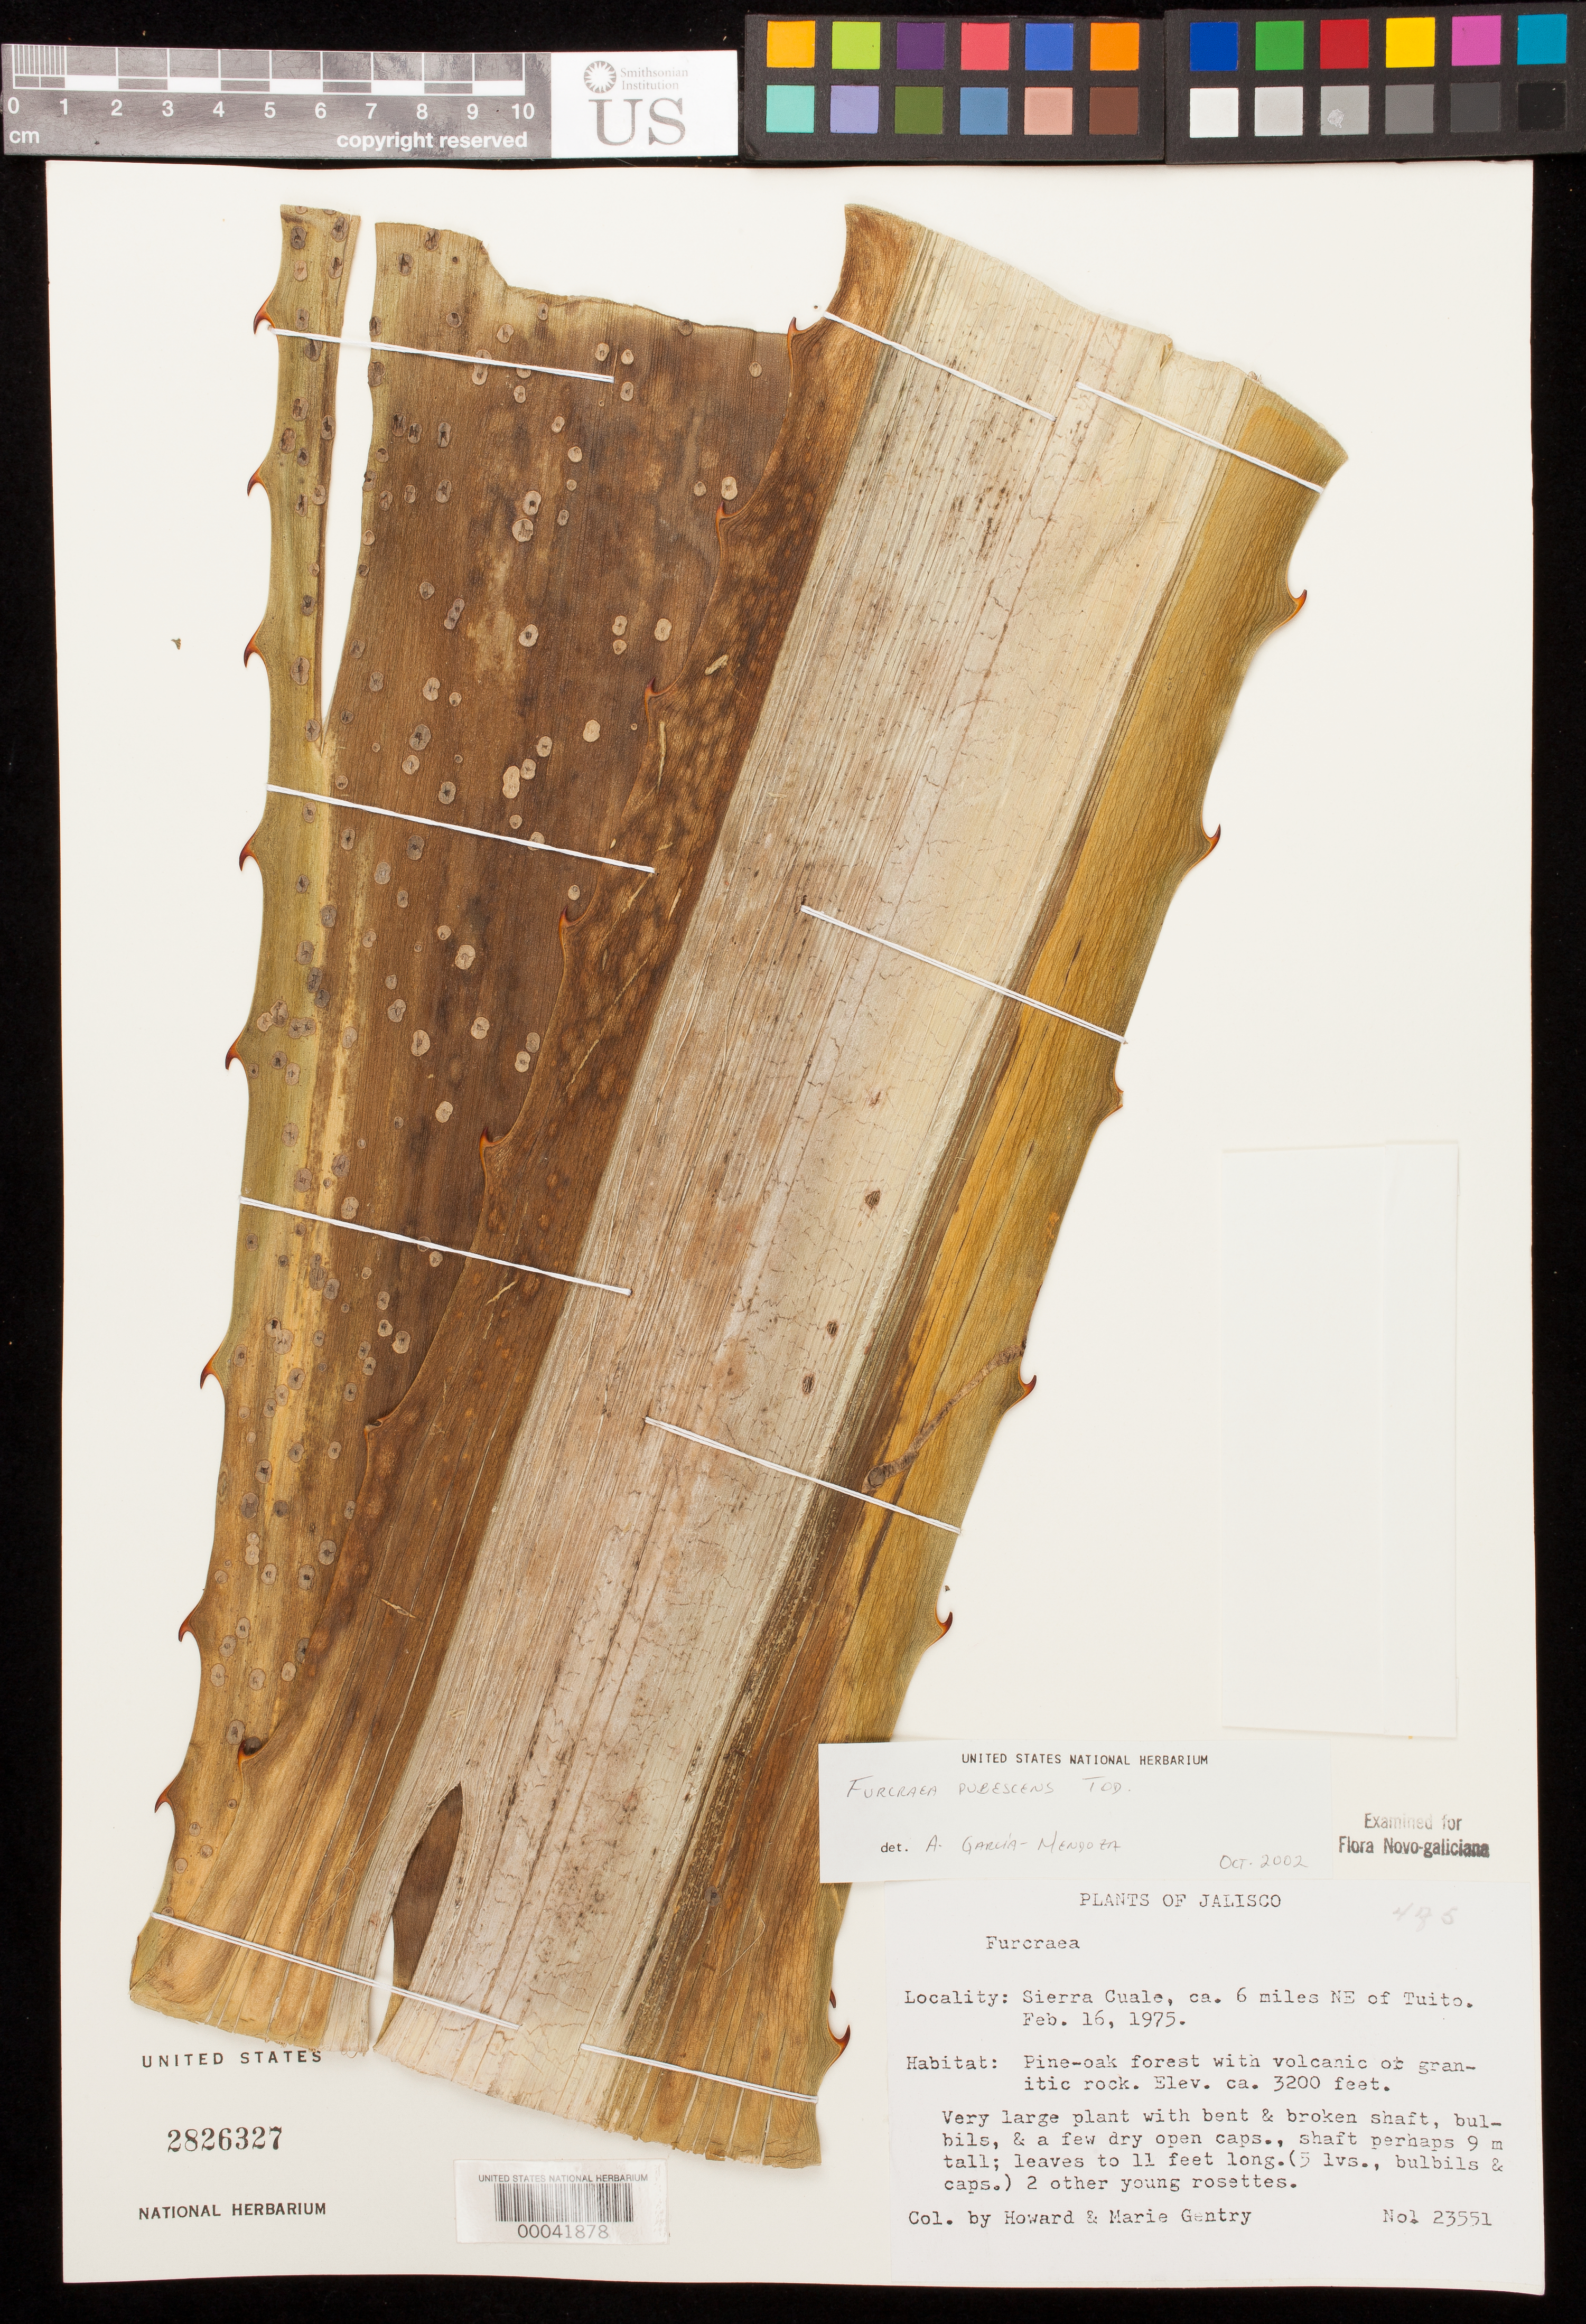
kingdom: Plantae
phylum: Tracheophyta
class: Liliopsida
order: Asparagales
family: Asparagaceae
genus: Furcraea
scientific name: Furcraea pubescens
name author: Tod.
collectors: H. S. Gentry & M. Gentry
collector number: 23551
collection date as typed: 16 Feb 1975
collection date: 1975-02-16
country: Mexico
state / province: Jalisco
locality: Sierra Cuale, ca. 6 mi NE of Tuito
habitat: Pine-oak forest with volcanic or granitic rock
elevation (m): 975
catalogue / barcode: US 2826327